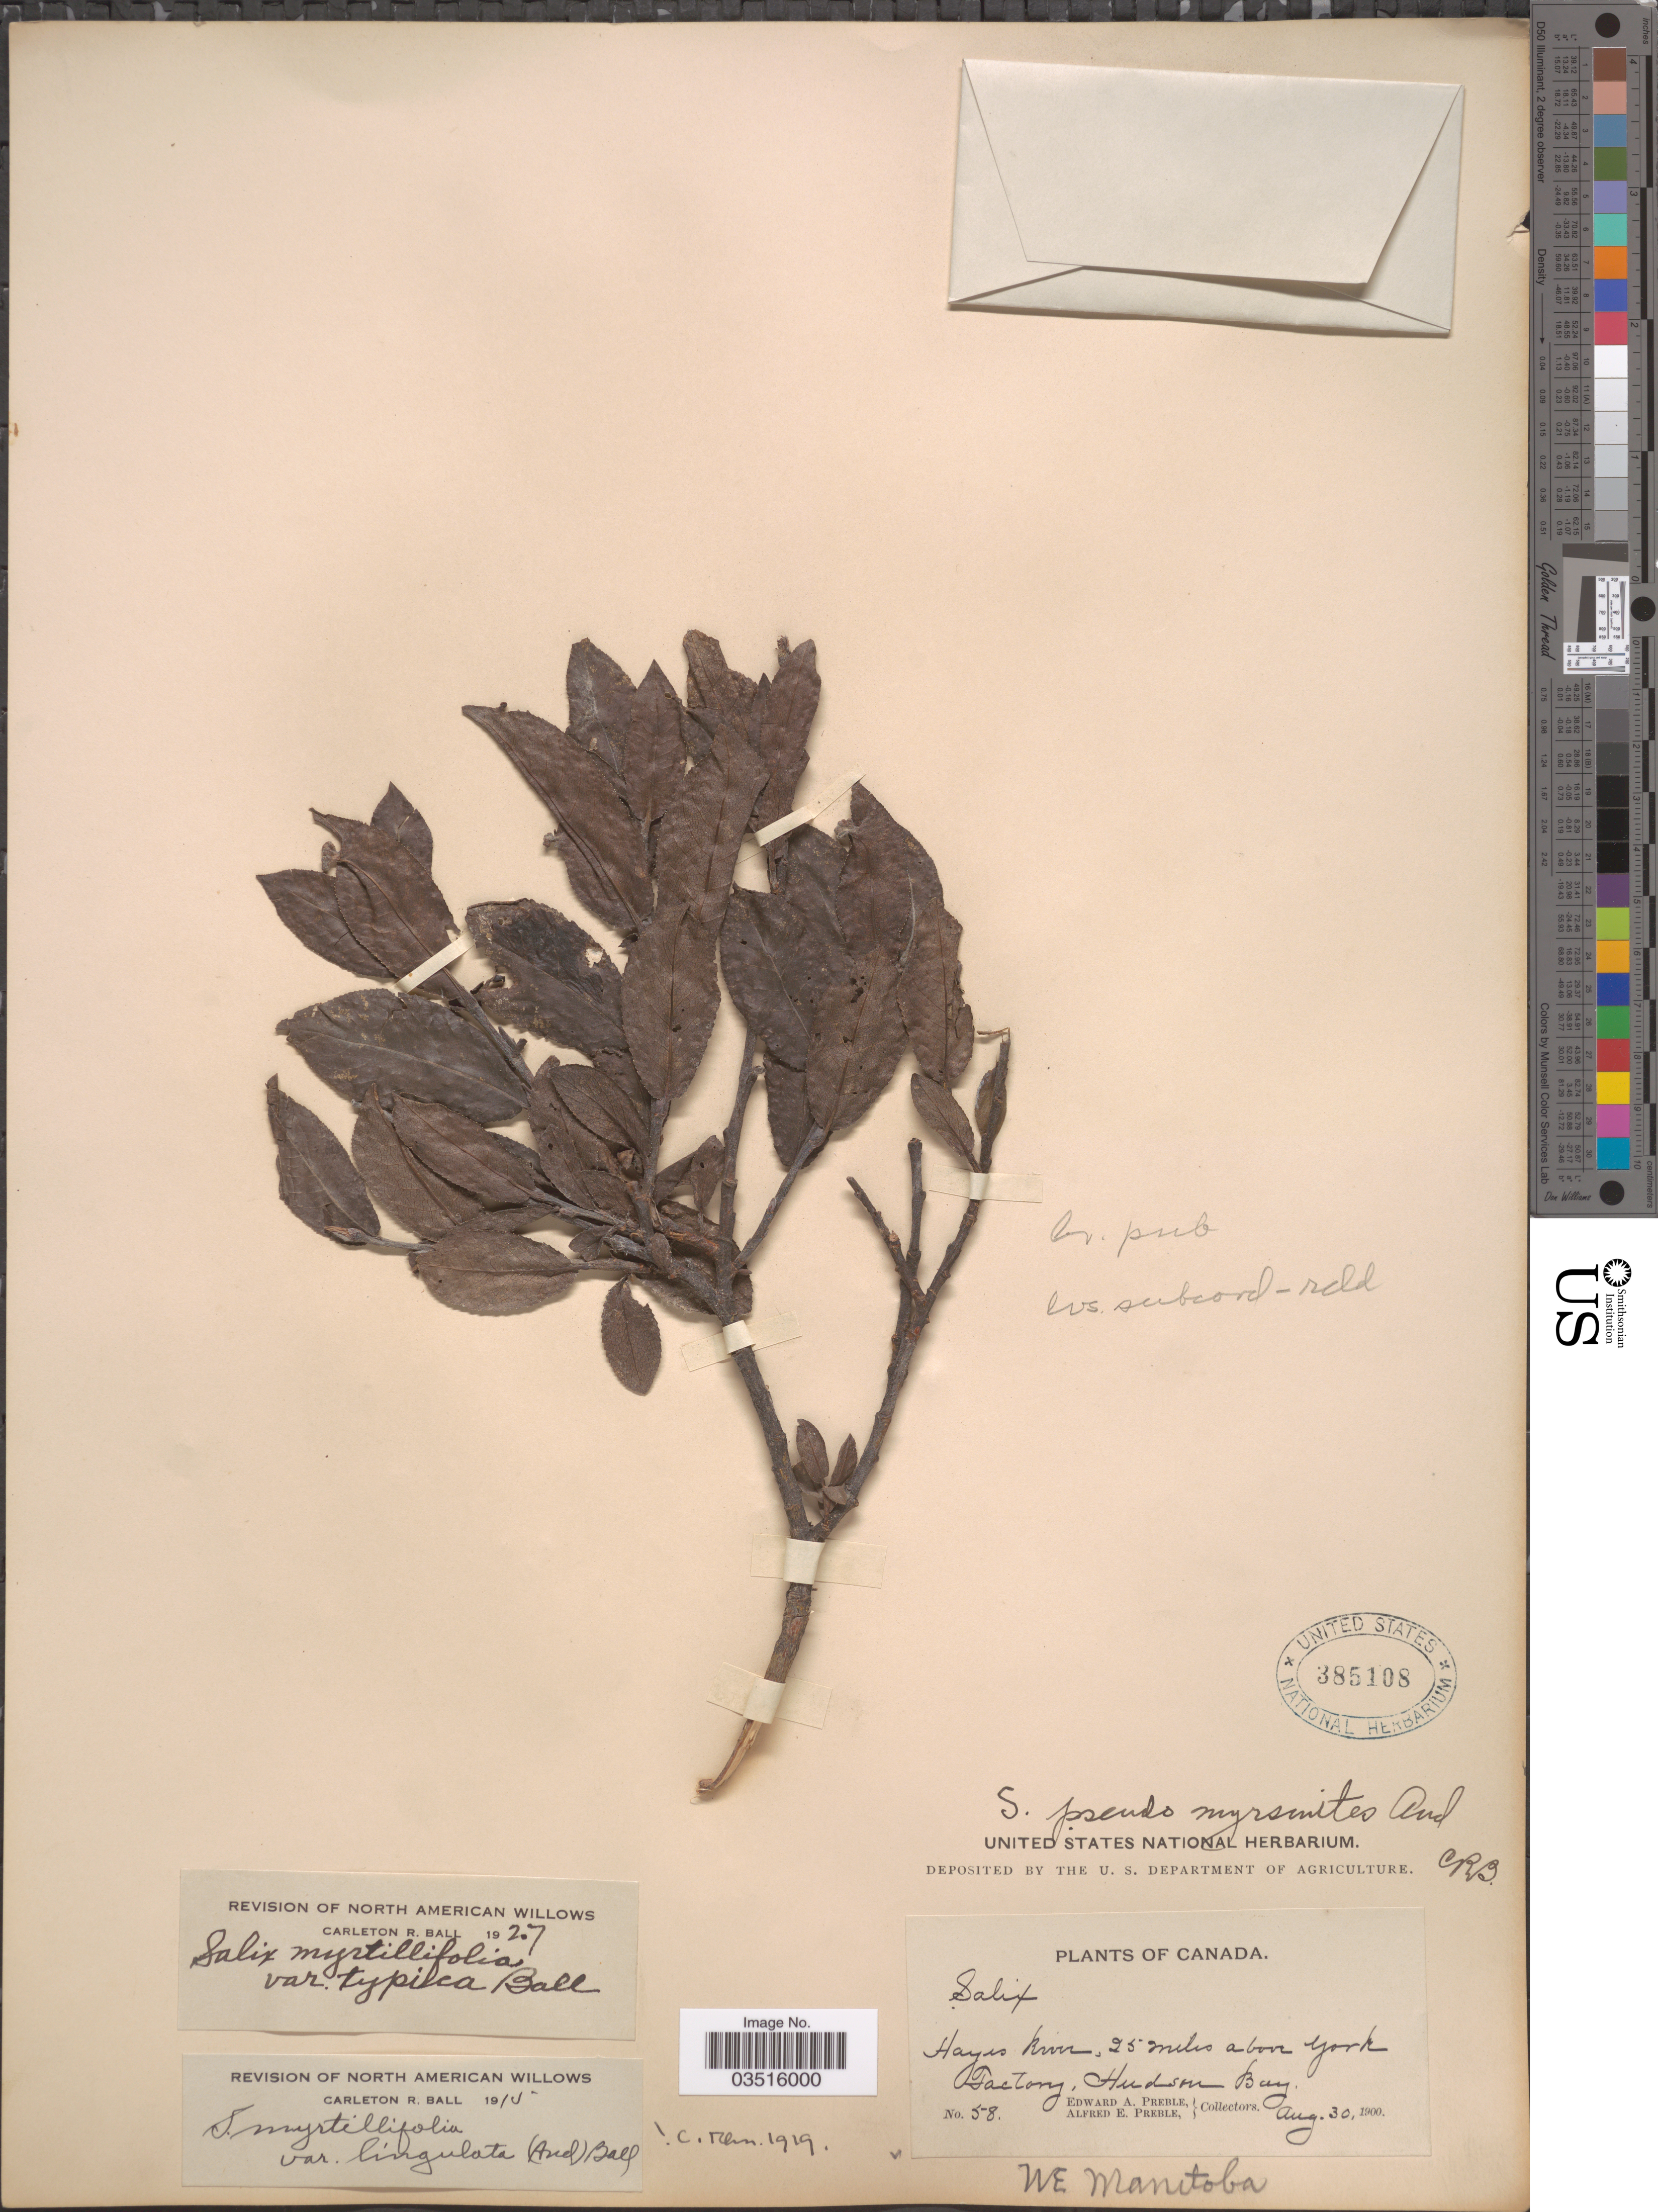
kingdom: Plantae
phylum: Tracheophyta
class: Magnoliopsida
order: Malpighiales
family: Salicaceae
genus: Salix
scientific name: Salix myrtillifolia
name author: Andersson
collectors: E. Preble & A. Preble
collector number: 58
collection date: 1900-08-30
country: Canada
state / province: Manitoba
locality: Hayes River, 25 miles above York. Factory, Hudson Bay. NE Manitoba.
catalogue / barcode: US 385108